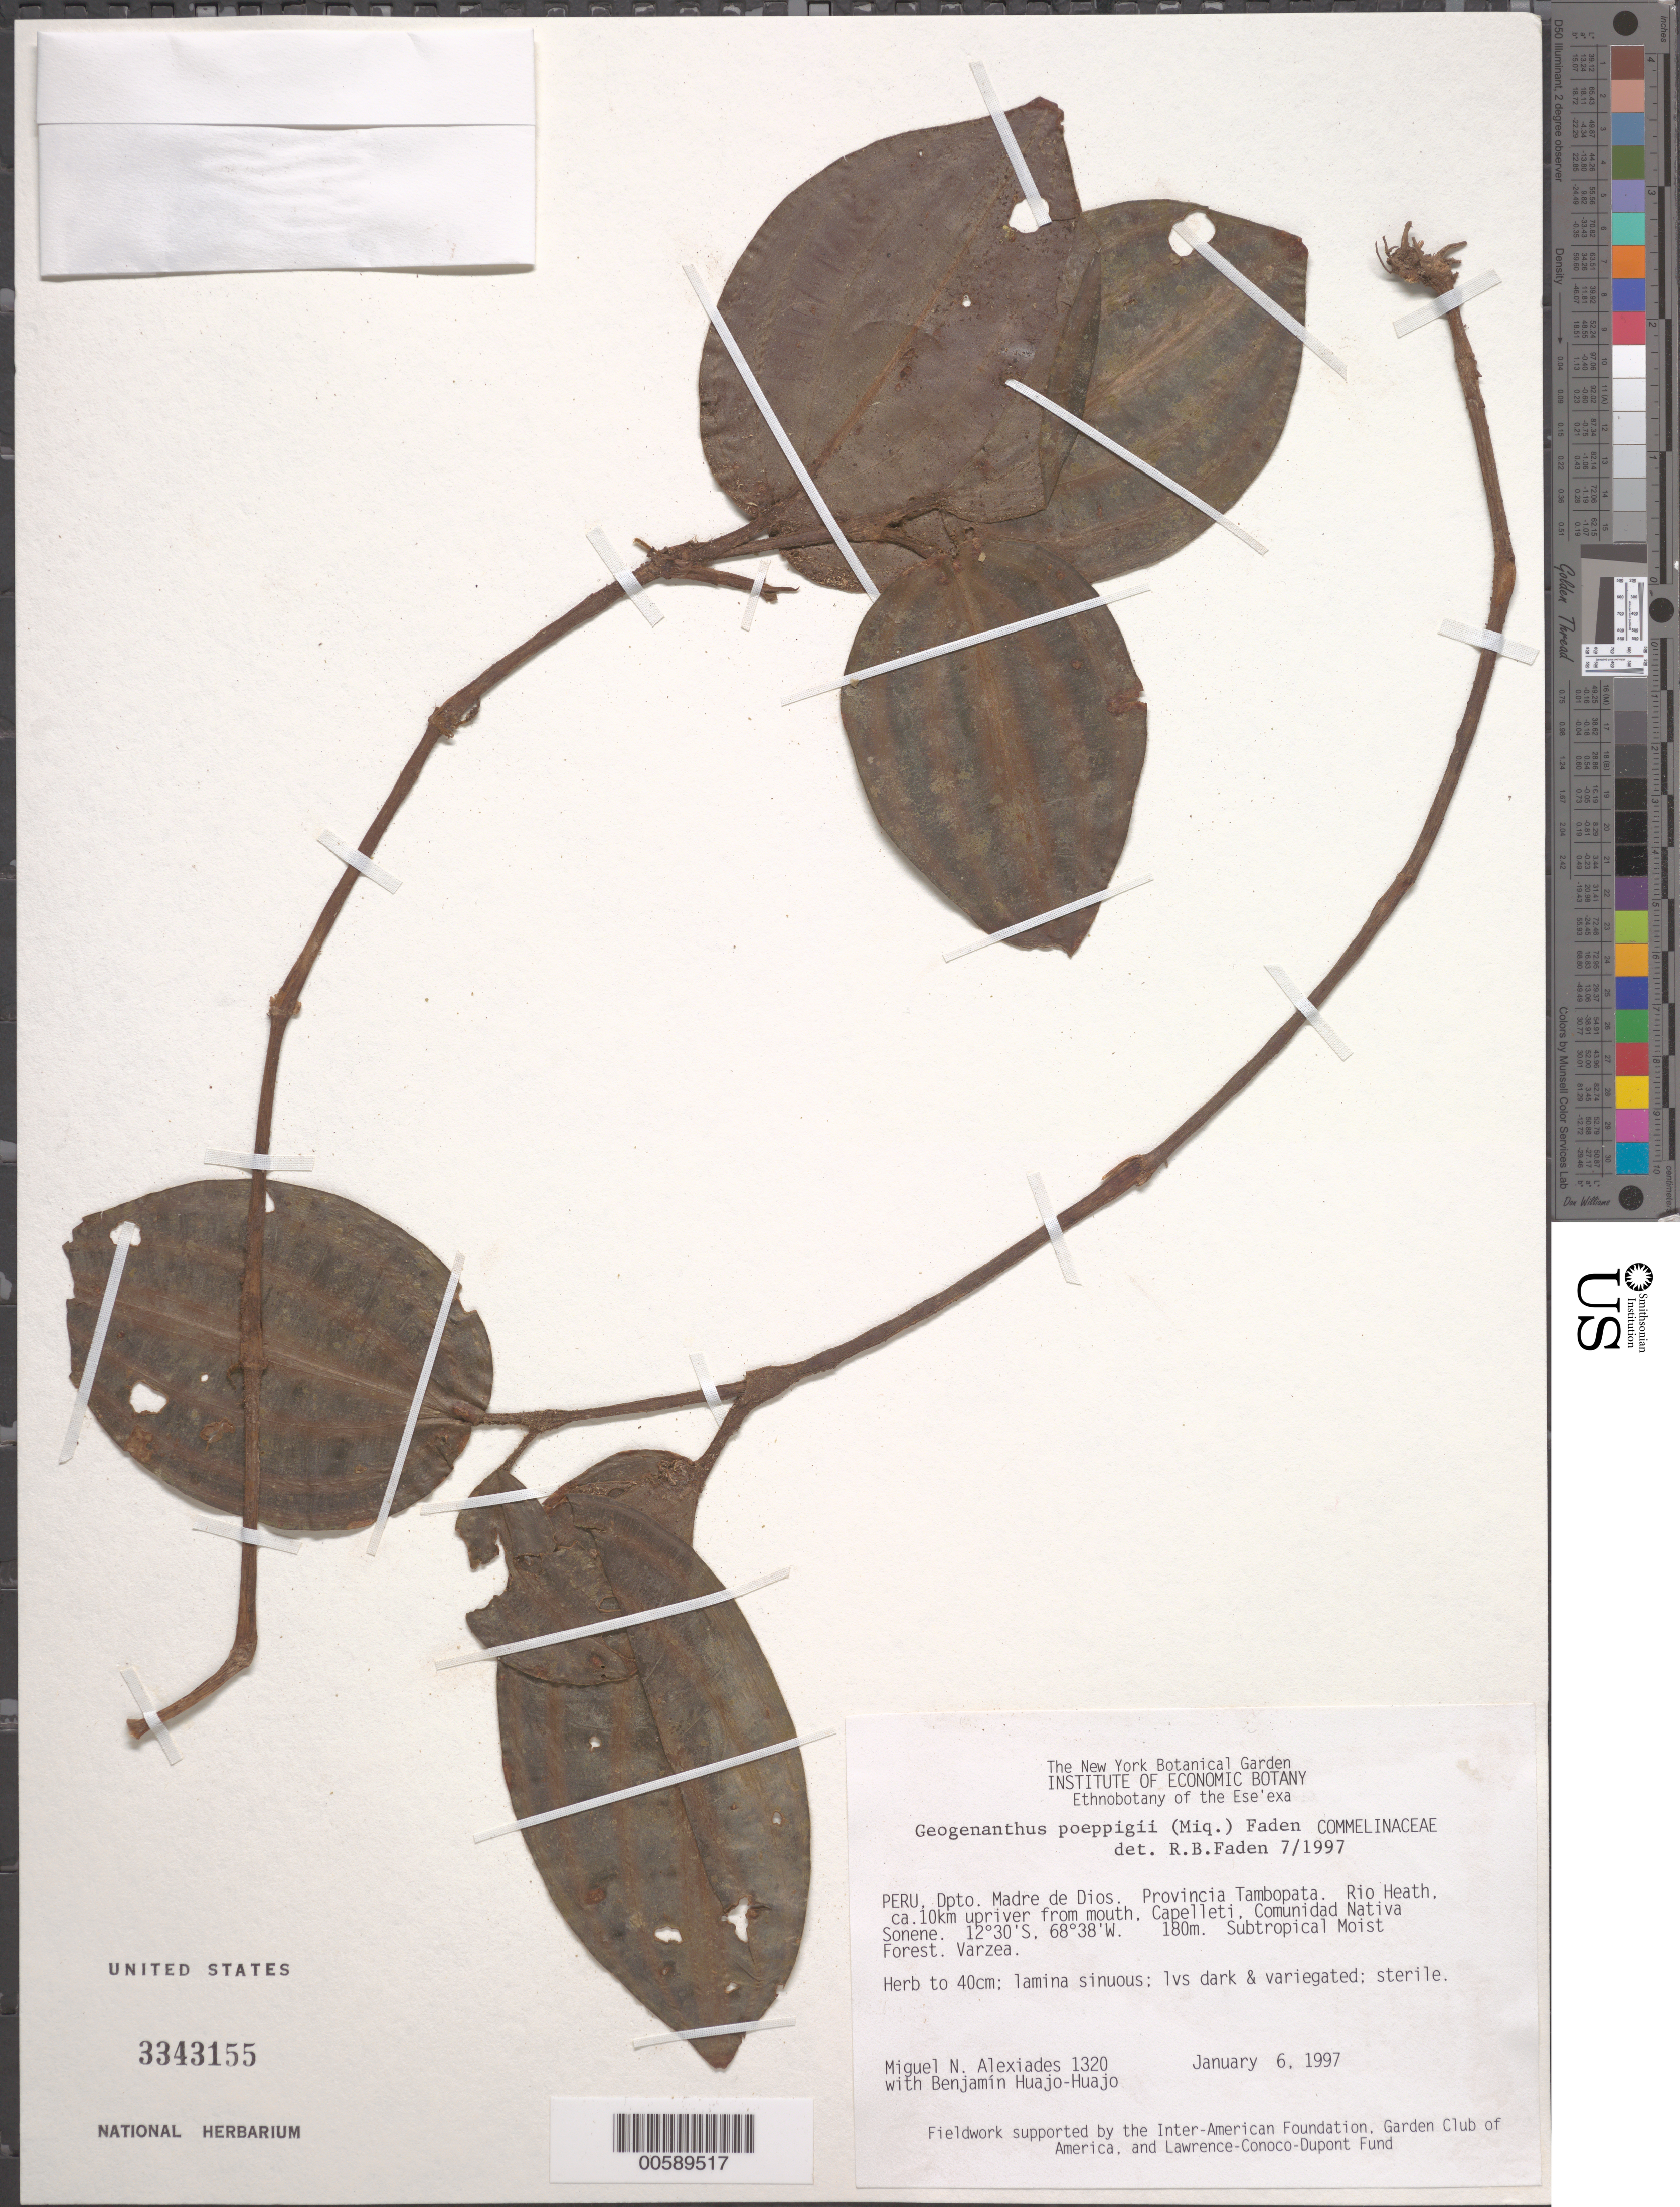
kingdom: Plantae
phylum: Tracheophyta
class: Liliopsida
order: Commelinales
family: Commelinaceae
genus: Geogenanthus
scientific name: Geogenanthus poeppigii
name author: (Miq.) Faden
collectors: M. Alexiades & B. Huajo-huajo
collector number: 1320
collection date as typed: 06 Jan 1997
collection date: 1997-01-06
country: Peru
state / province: Madre de Dios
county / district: Tambopata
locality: Rio heath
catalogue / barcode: US 3343155